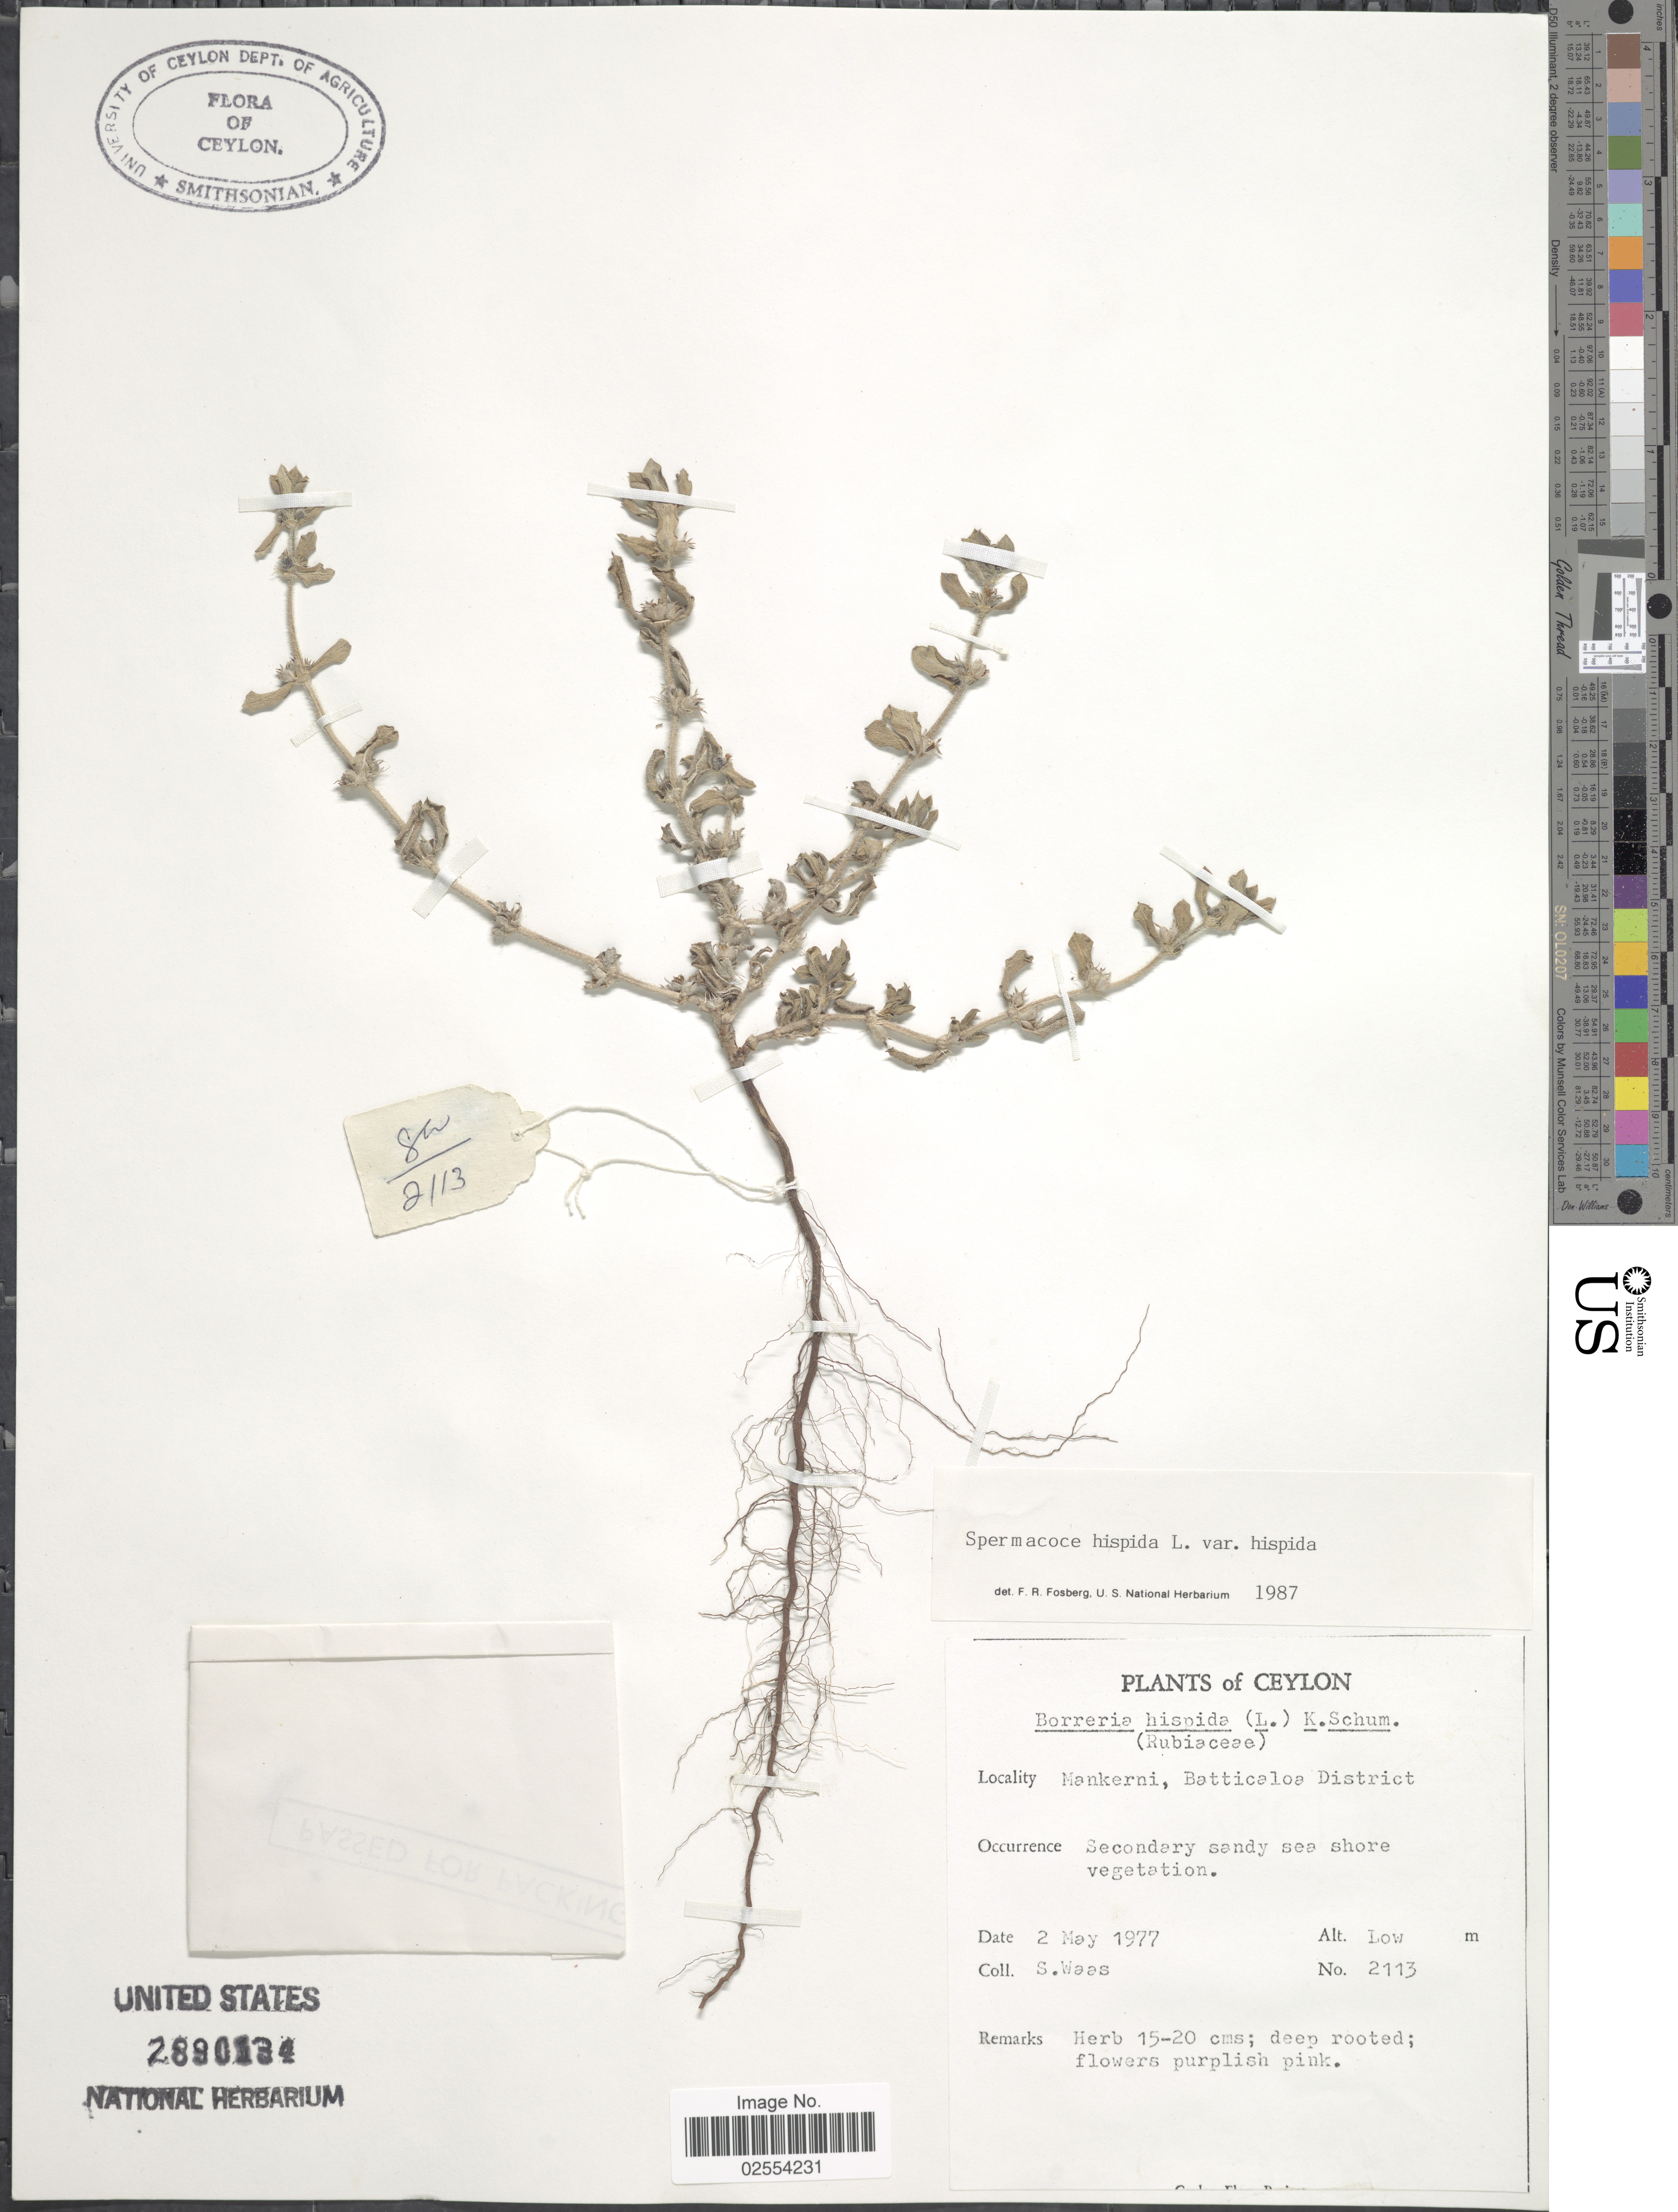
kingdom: Plantae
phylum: Tracheophyta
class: Magnoliopsida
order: Gentianales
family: Rubiaceae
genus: Spermacoce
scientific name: Spermacoce hispida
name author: L.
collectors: S. Waas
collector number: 2113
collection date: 1977-05-02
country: Sri Lanka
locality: Ceylon, Mankerni, Batticaloa District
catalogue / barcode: US 2890134